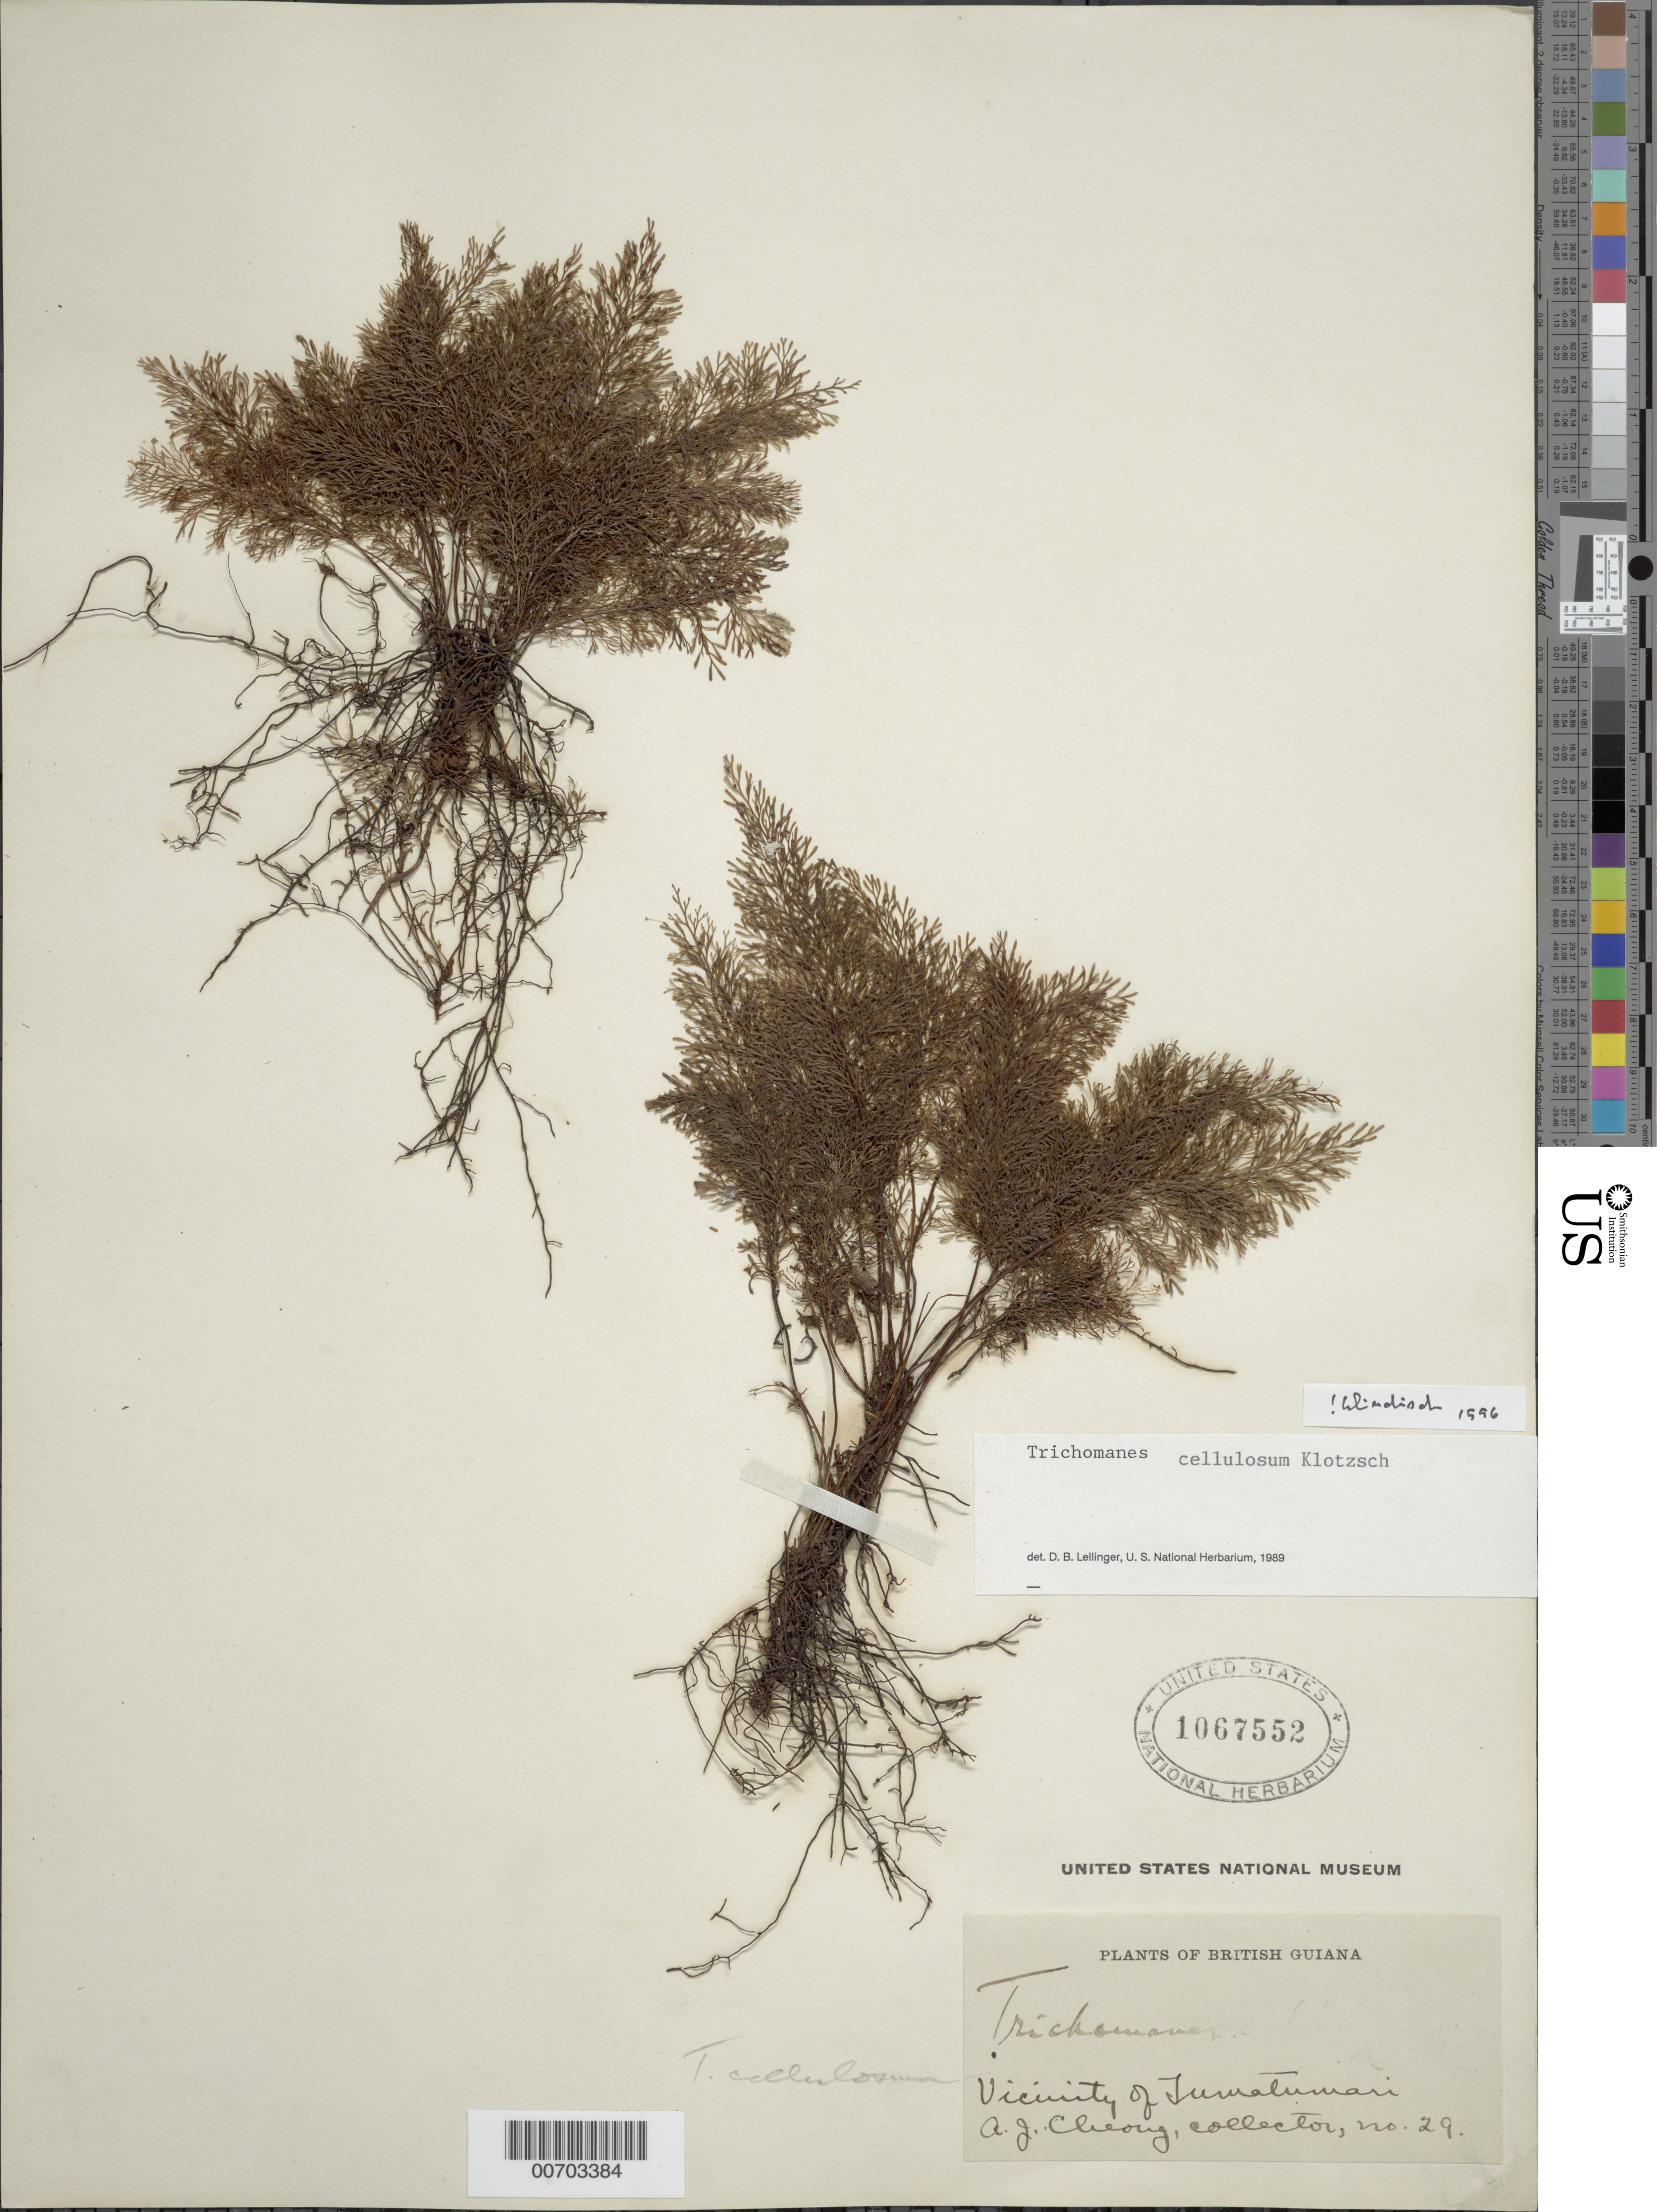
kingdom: Plantae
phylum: Tracheophyta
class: Polypodiopsida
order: Hymenophyllales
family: Hymenophyllaceae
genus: Abrodictyum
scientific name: Abrodictyum cellulosum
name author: (Klotzsch) Ebihara & Dubuisson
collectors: A. Cheong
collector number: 29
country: Guyana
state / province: Potaro-Siparuni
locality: Tumatumari Village, Potaro R.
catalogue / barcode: US 1067552